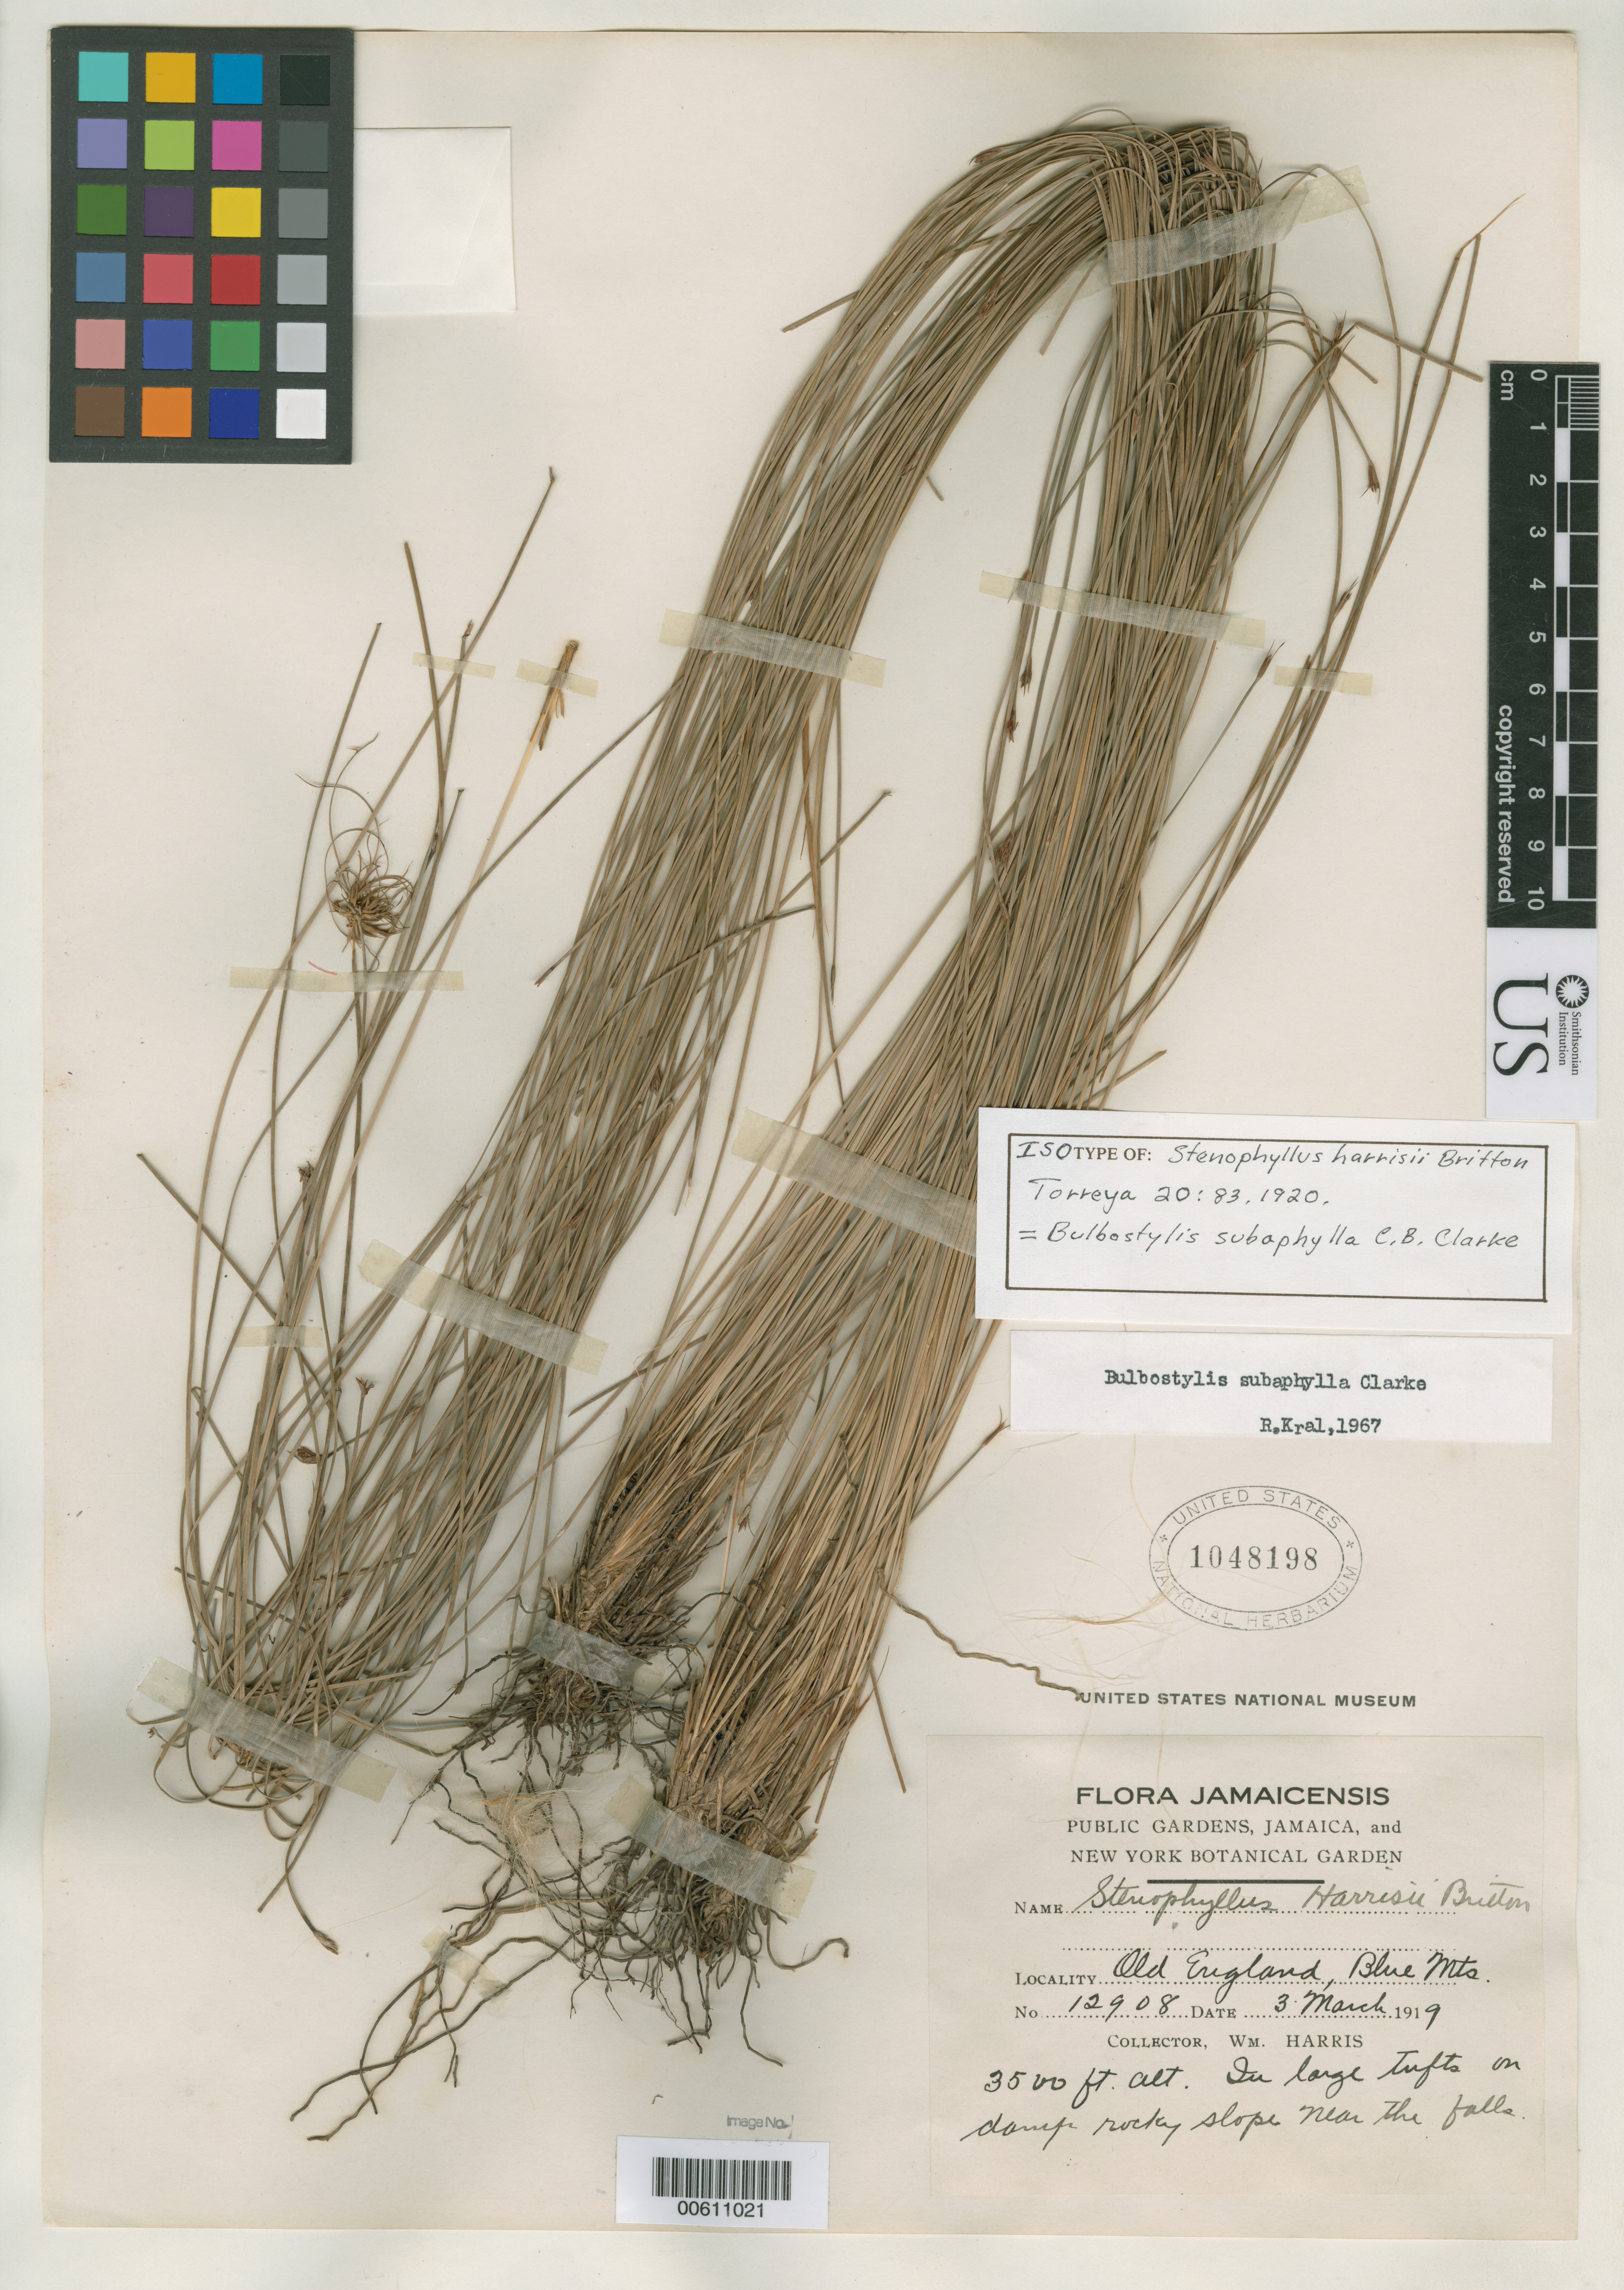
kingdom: Plantae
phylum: Tracheophyta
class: Liliopsida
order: Poales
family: Cyperaceae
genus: Stenophyllus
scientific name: Stenophyllus harrisii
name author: Britton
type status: Isotype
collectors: W. H. Harris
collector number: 12908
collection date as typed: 03 Mar 1919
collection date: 1919-03-03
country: Jamaica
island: Greater Antilles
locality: Old England, Blue Mountains.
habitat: On damp rocky slope near the falls.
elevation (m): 1067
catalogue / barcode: US 1048198